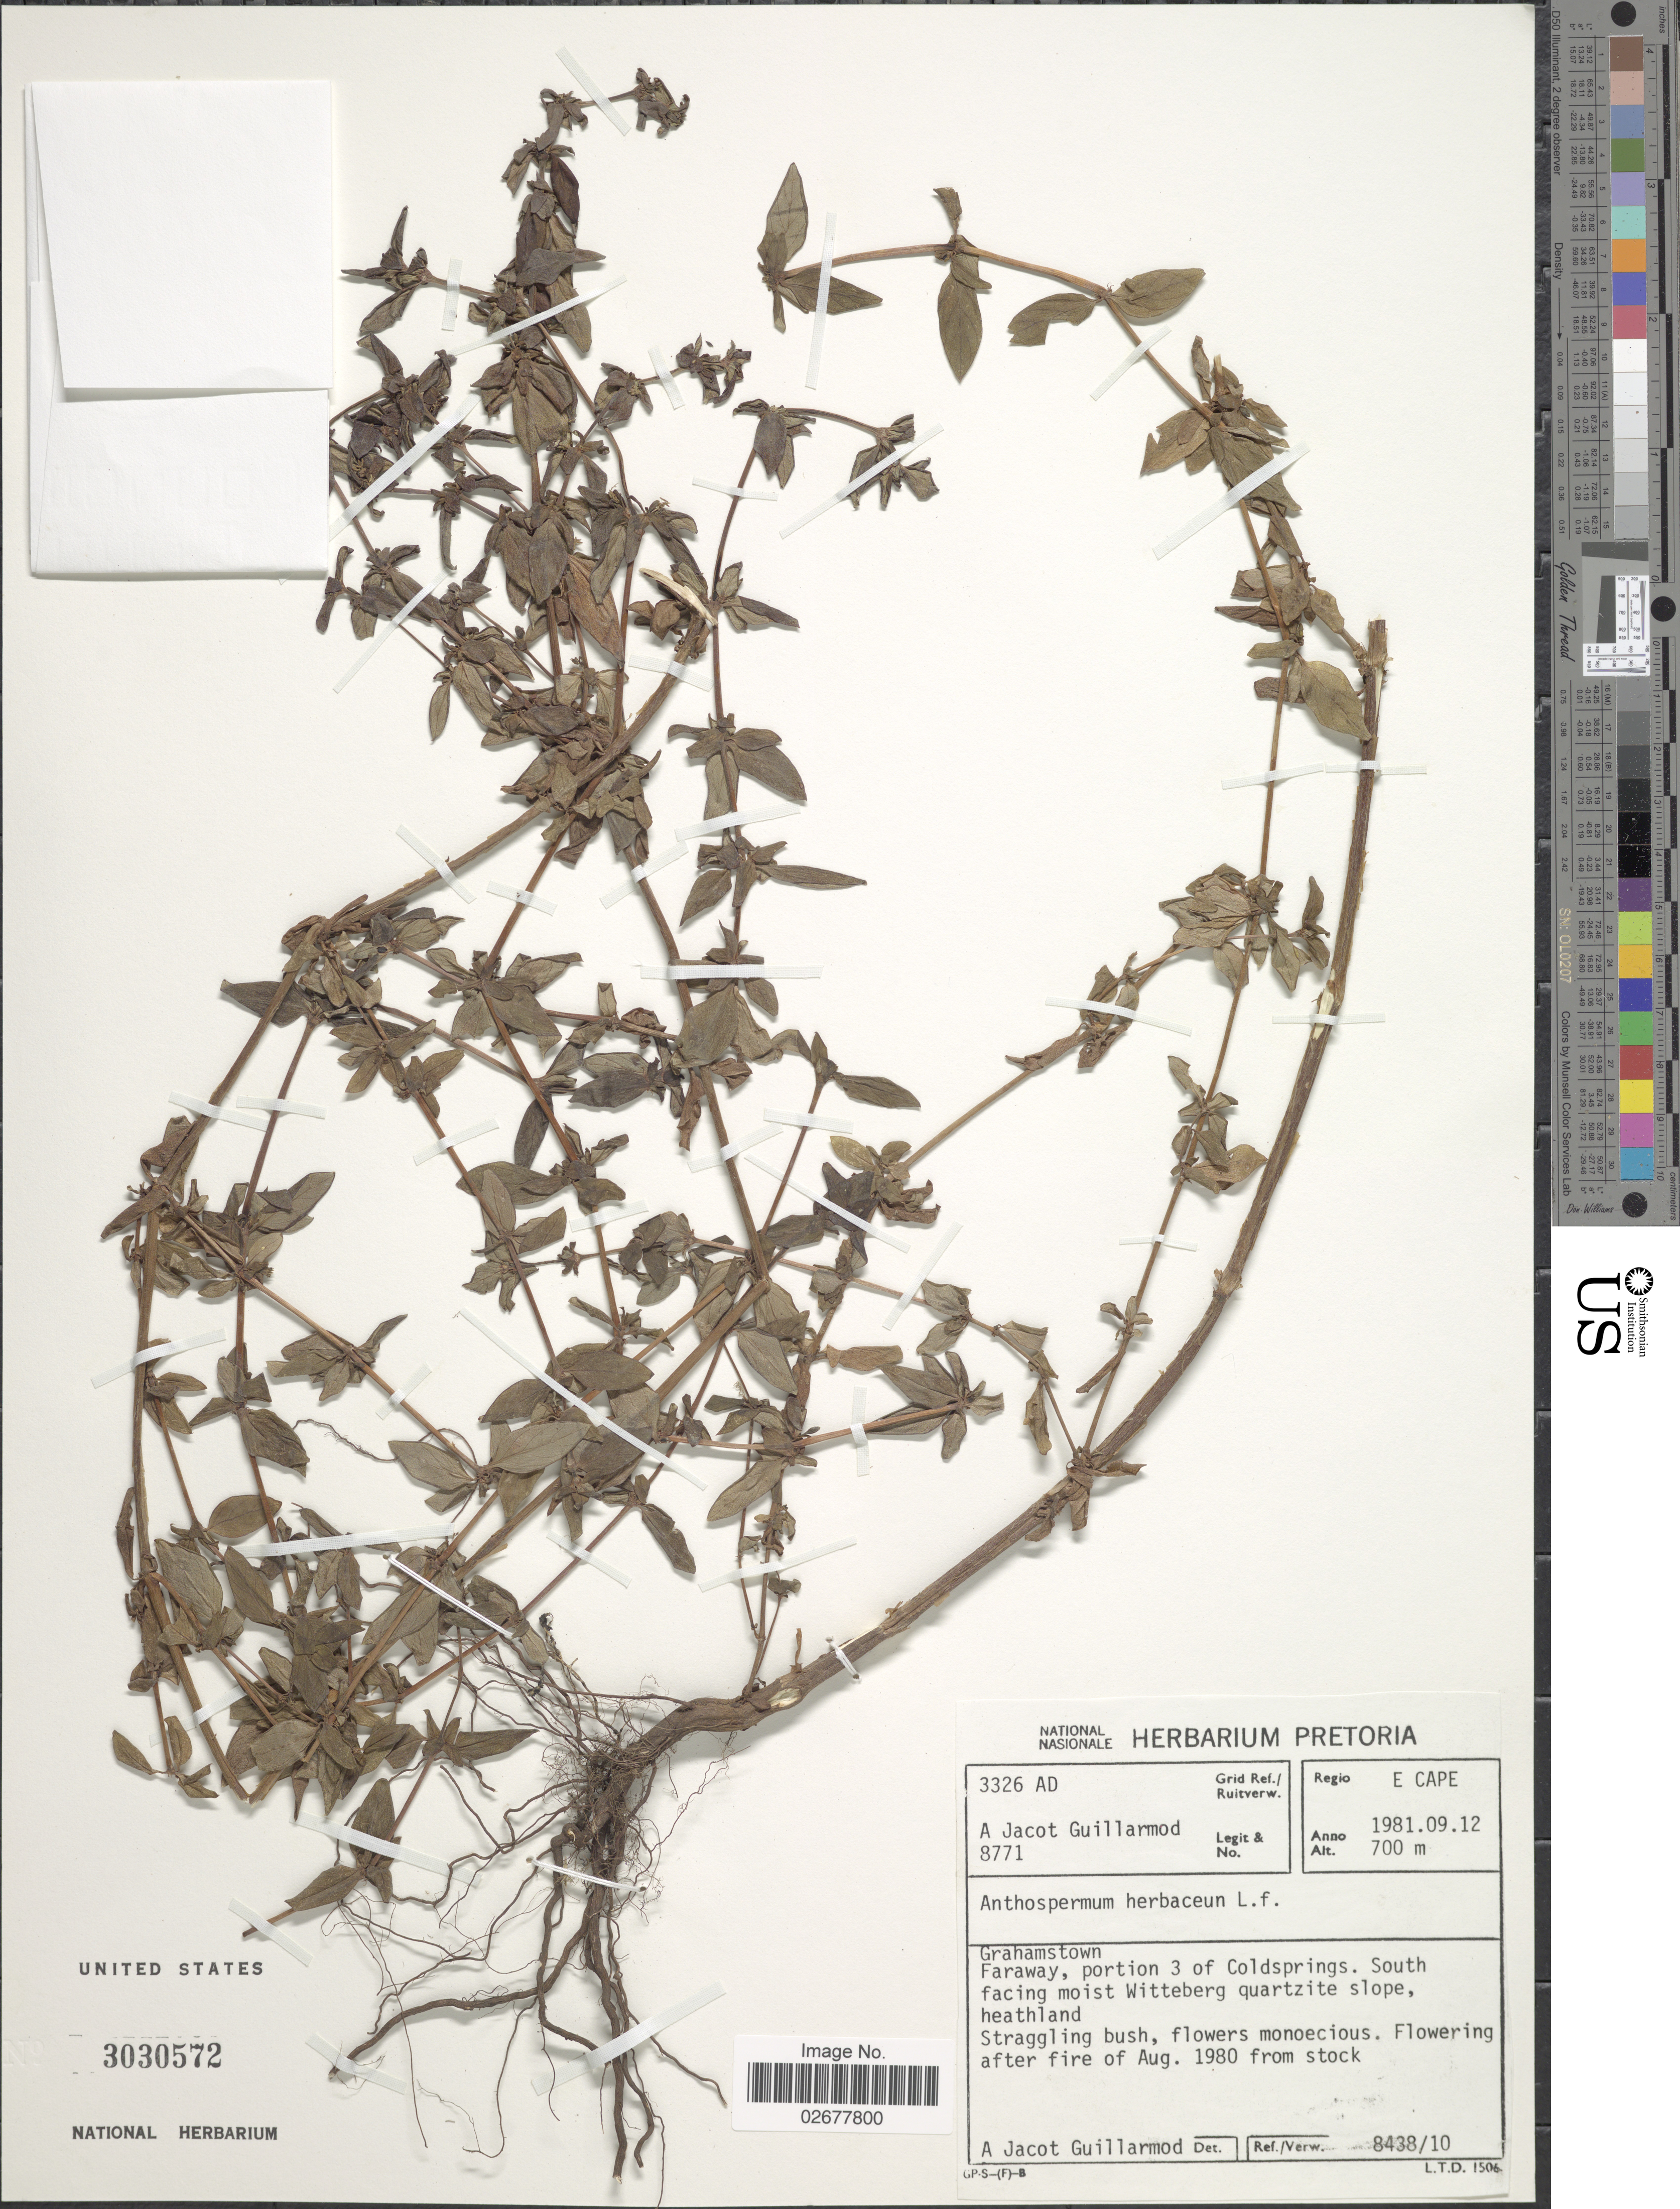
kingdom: Plantae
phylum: Tracheophyta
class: Magnoliopsida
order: Gentianales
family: Rubiaceae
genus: Anthospermum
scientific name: Anthospermum herbaceum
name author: L. f.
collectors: A. F. M. G. Jacot-Guillarmod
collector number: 8771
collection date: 1981-09-12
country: South Africa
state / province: Eastern Cape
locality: Regio E Cape, Grahamstown, faraway, portion 3 of Coldspring. South facing moist Witteberg quartzite slope, heathland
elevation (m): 700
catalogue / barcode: US 3030572